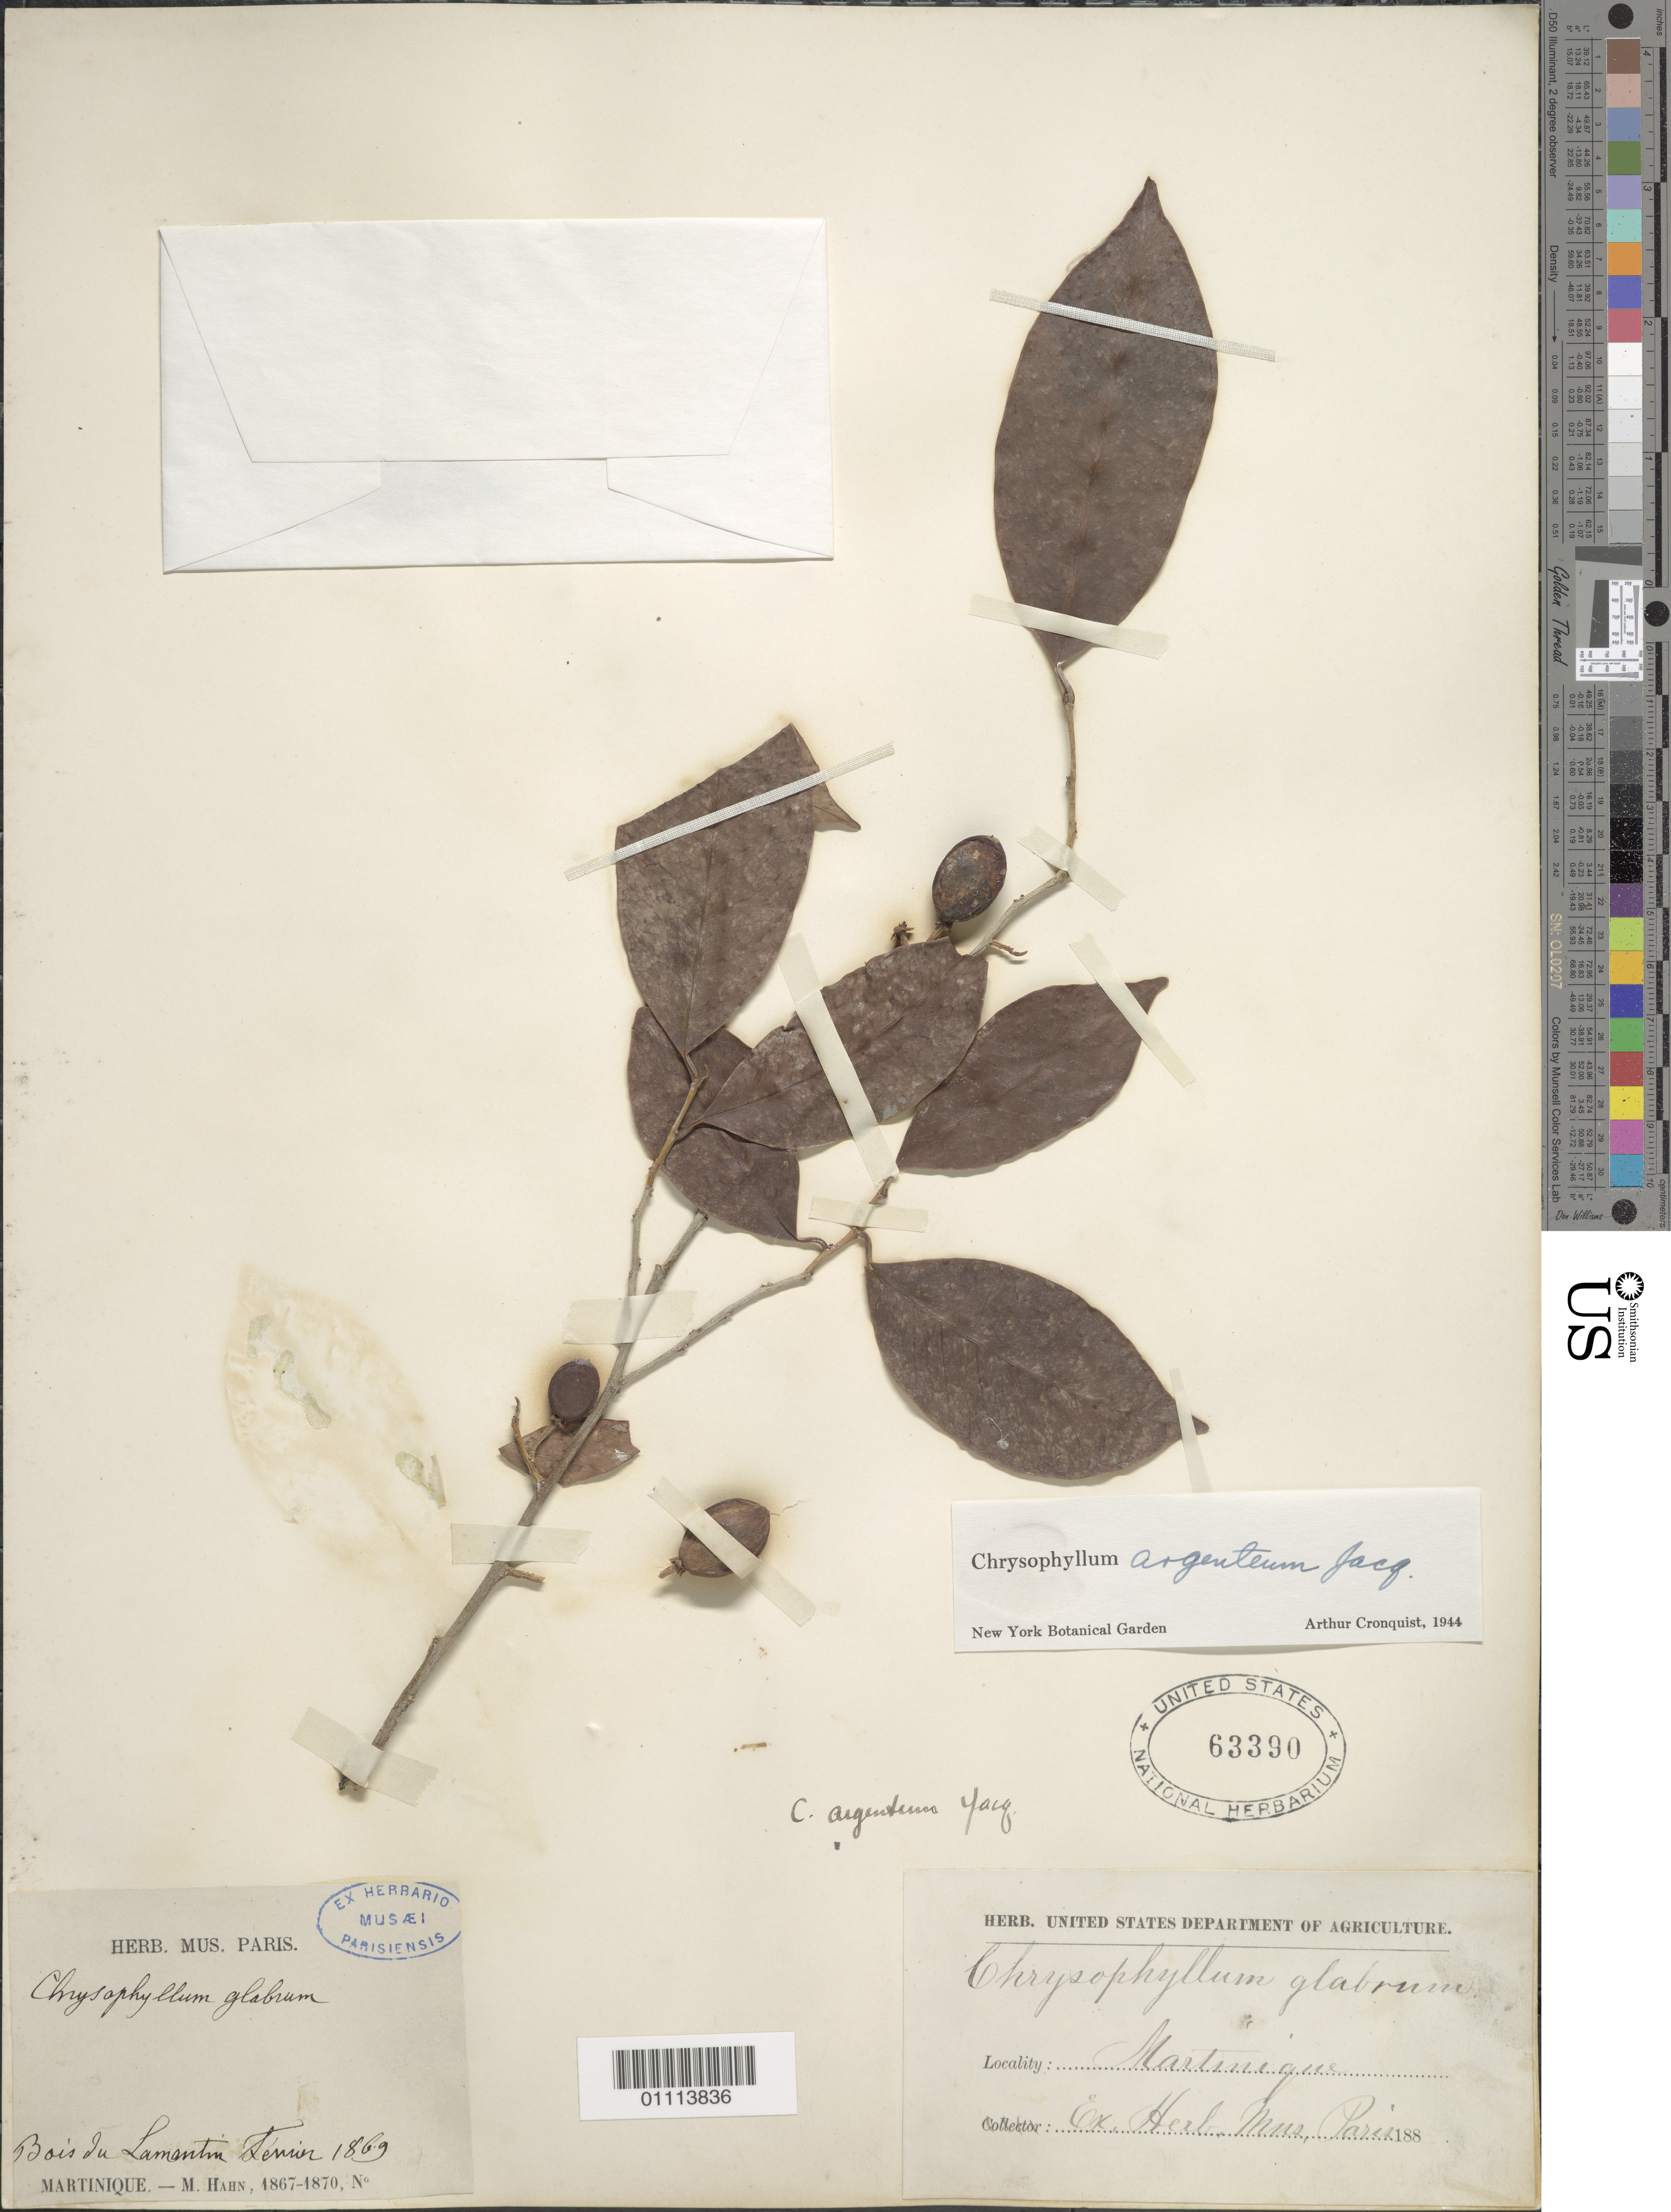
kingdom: Plantae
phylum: Tracheophyta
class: Magnoliopsida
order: Ericales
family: Sapotaceae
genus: Chrysophyllum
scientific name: Chrysophyllum argenteum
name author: Jacq.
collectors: M. Hahn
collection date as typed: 1867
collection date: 1867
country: Martinique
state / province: Fort-de-France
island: Martinique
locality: Bois du Lamentin Fermier 1869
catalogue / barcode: US 63390